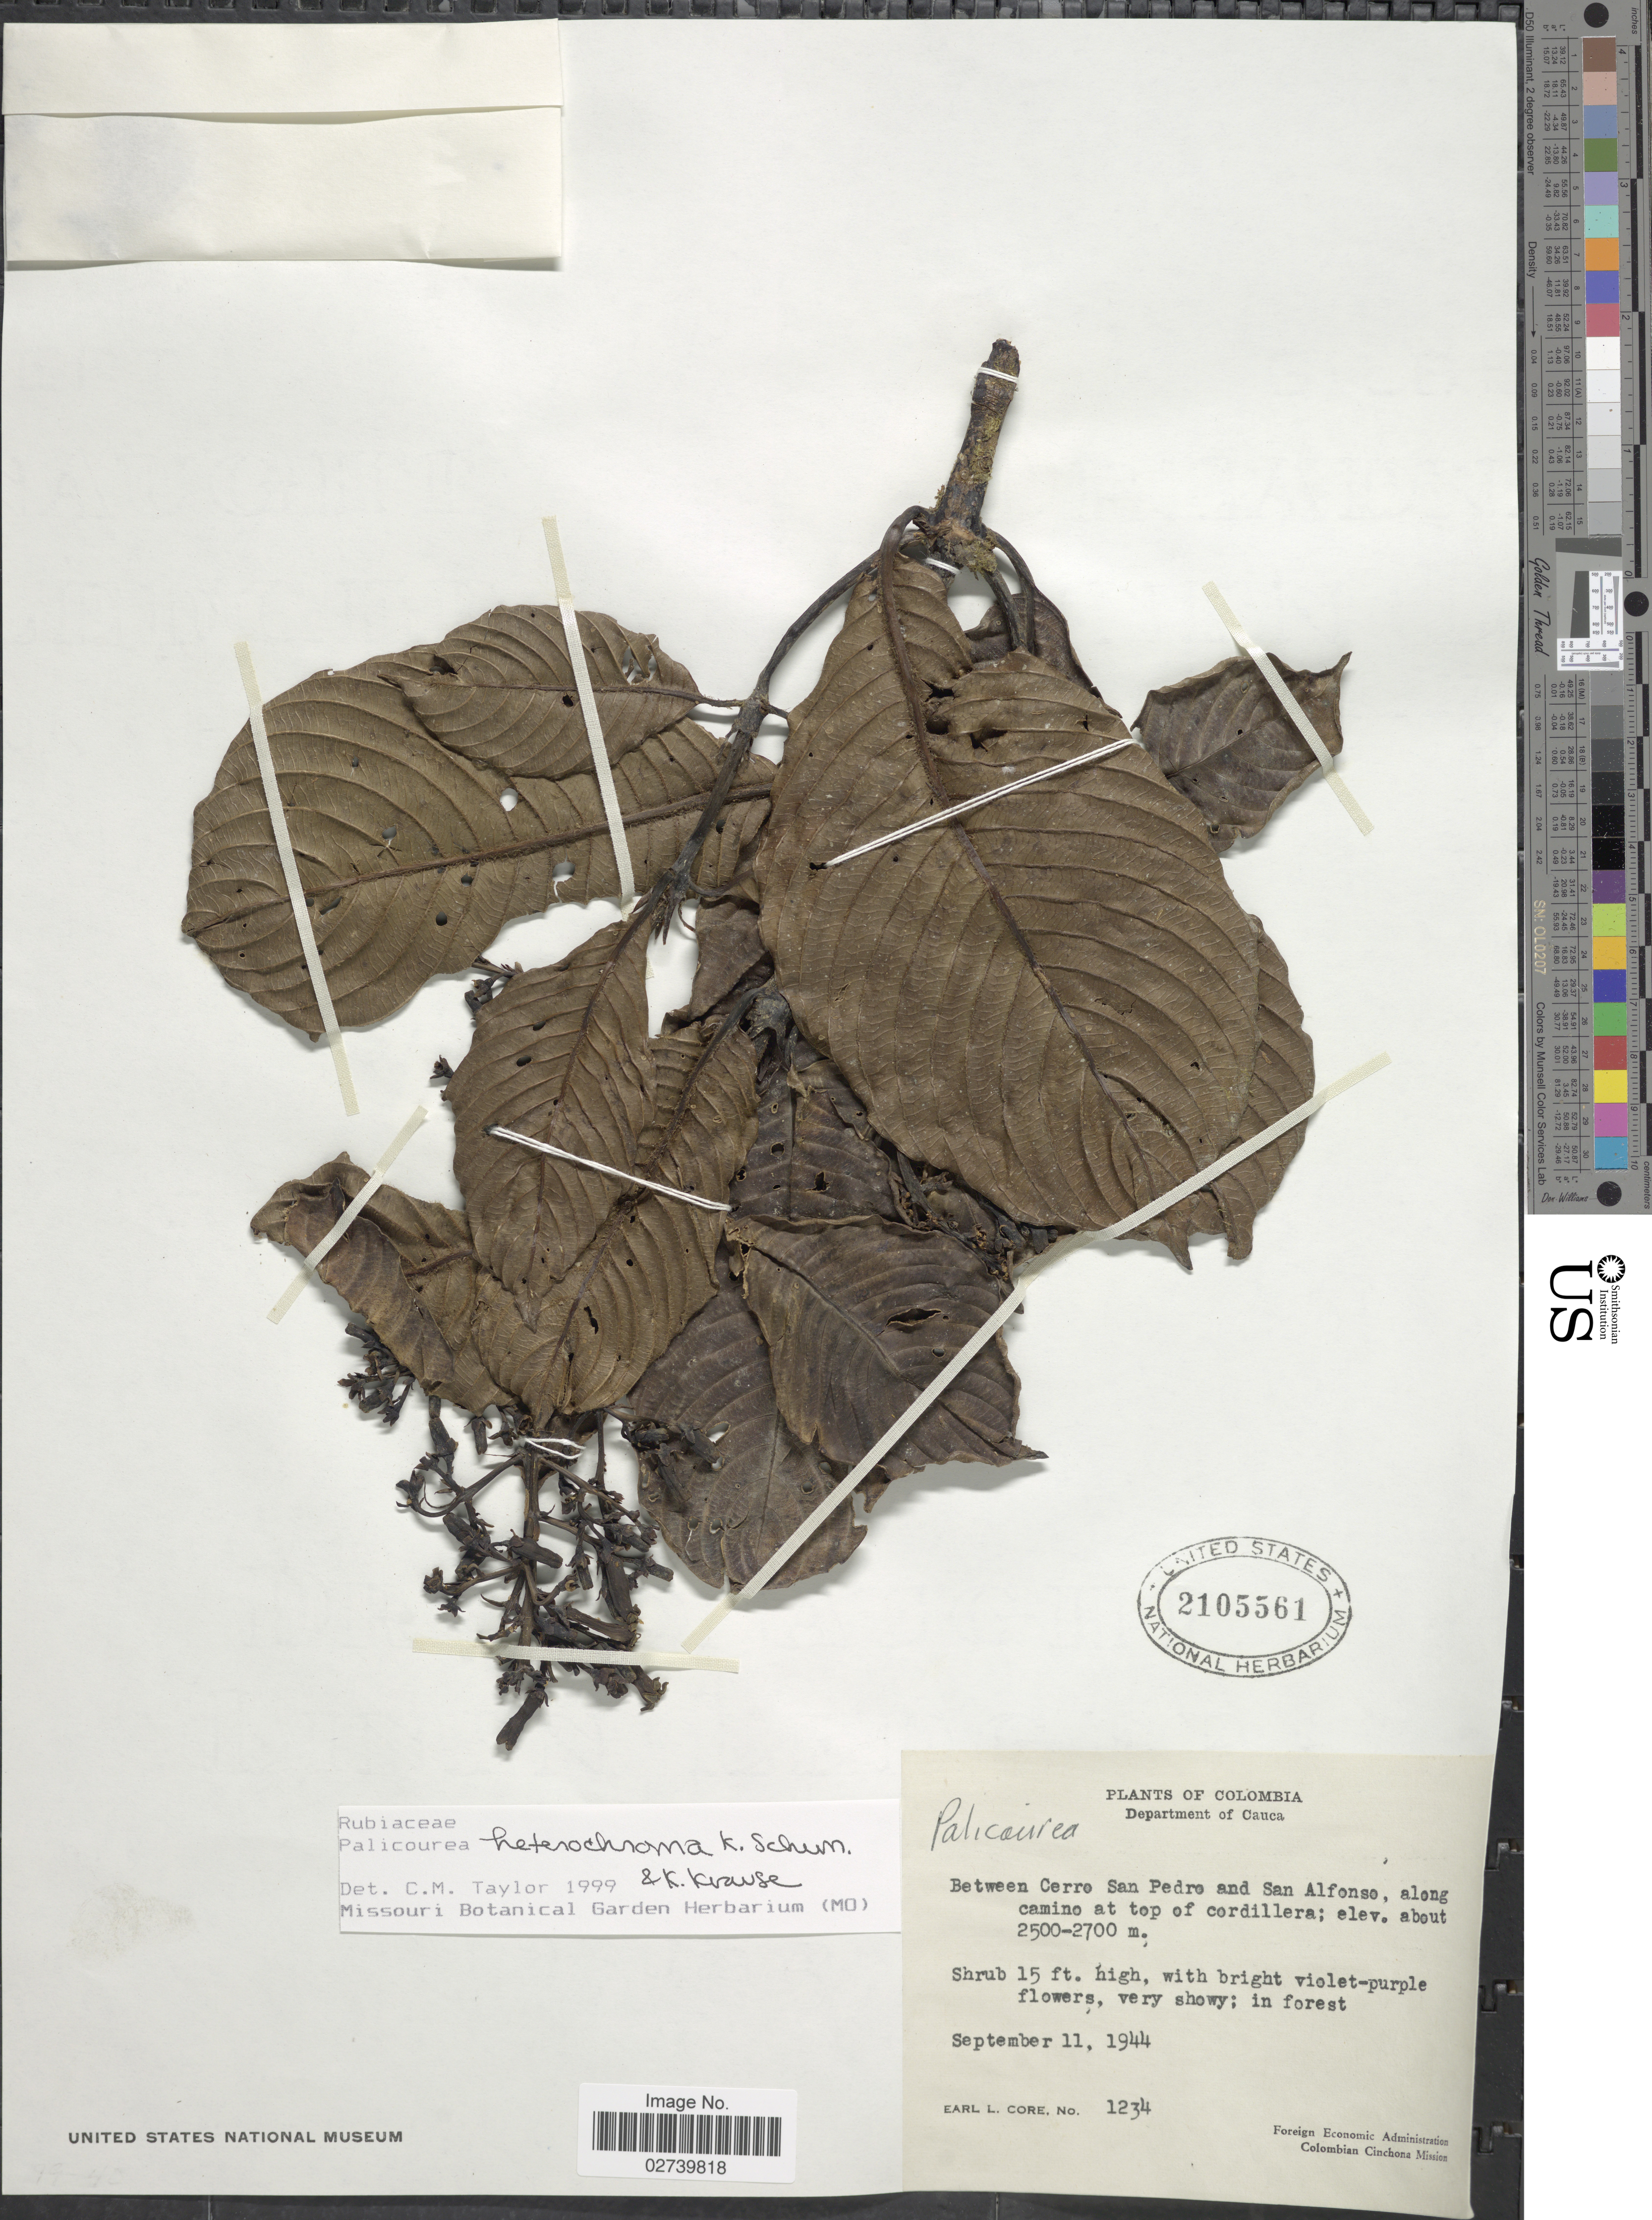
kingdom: Plantae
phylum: Tracheophyta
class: Magnoliopsida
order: Gentianales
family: Rubiaceae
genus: Palicourea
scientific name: Palicourea heterochroma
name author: K. Schum. & K. Krause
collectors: E. L. Core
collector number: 1234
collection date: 1944-09-11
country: Colombia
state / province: Cauca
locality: Between Cerro San Pedro and San Alfonso, along camino at top of cordillera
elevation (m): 2500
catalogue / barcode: US 2105561